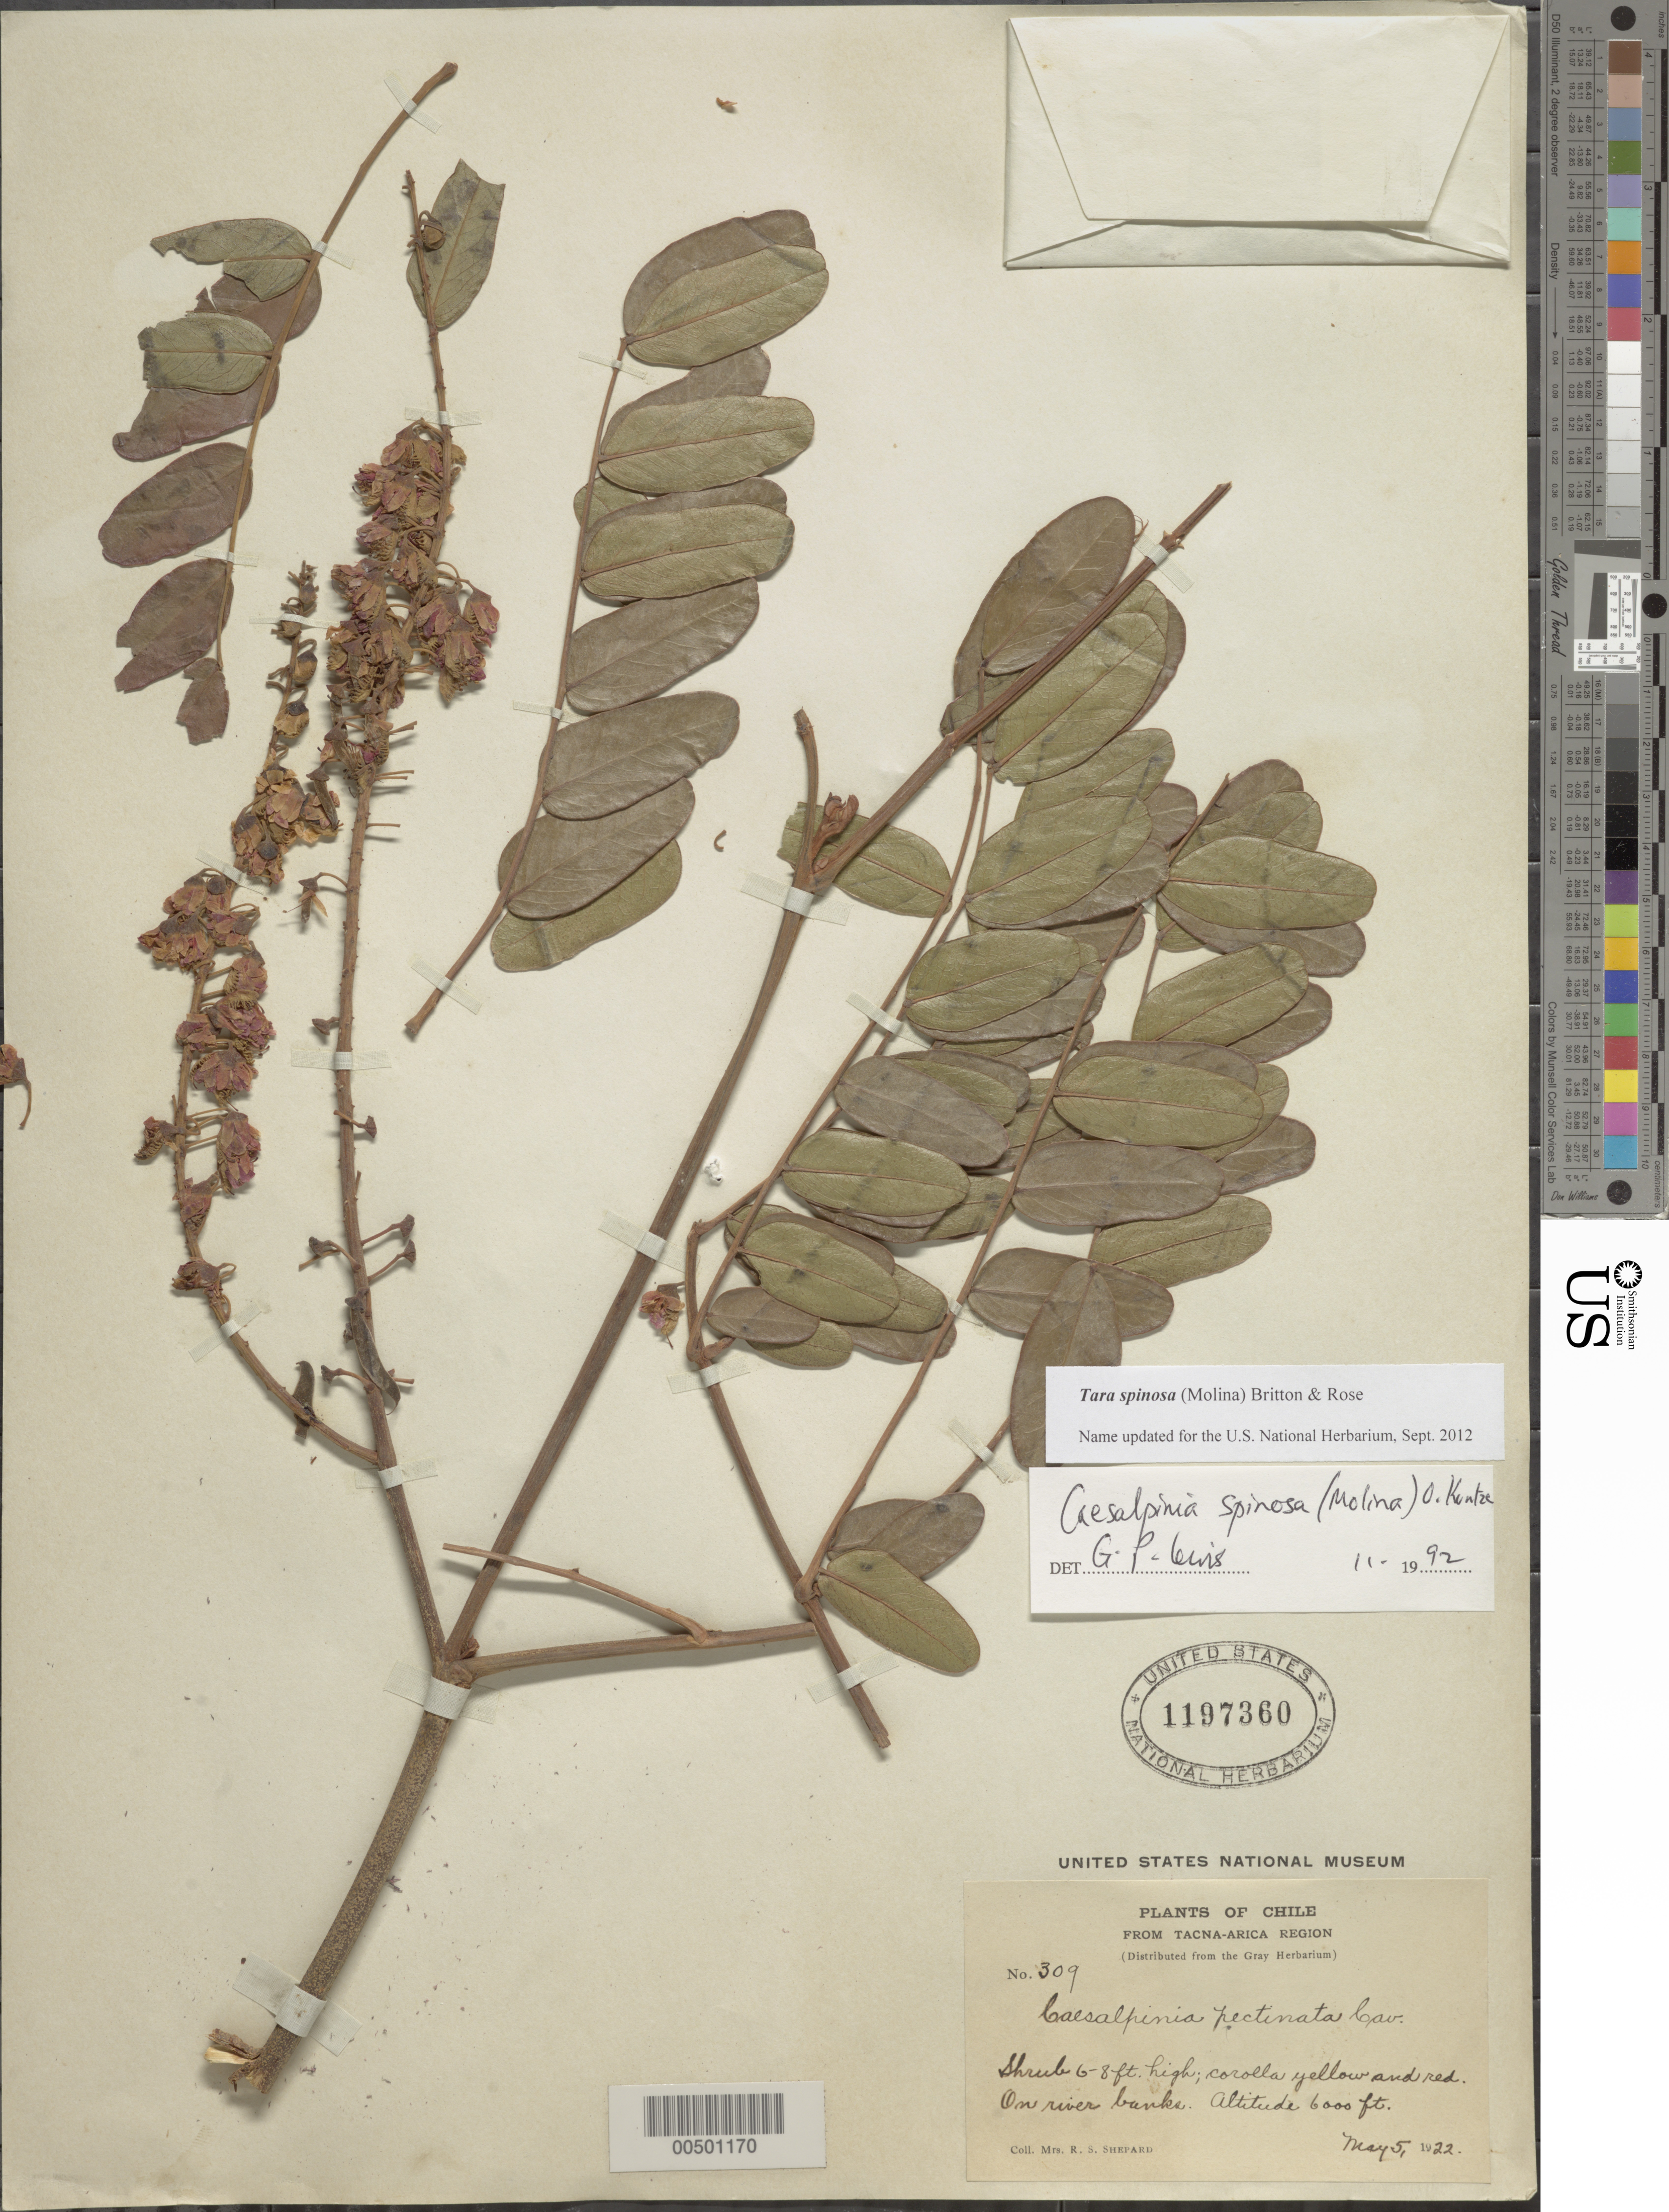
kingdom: Plantae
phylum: Tracheophyta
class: Magnoliopsida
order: Fabales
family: Fabaceae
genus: Tara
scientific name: Tara spinosa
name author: (Molina) Britton & Rose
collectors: R. S. Shepard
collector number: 309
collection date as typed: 05 May 1922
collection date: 1922-05-05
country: Chile / Peru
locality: Arica/Tacna region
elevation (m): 1829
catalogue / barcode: US 1197360